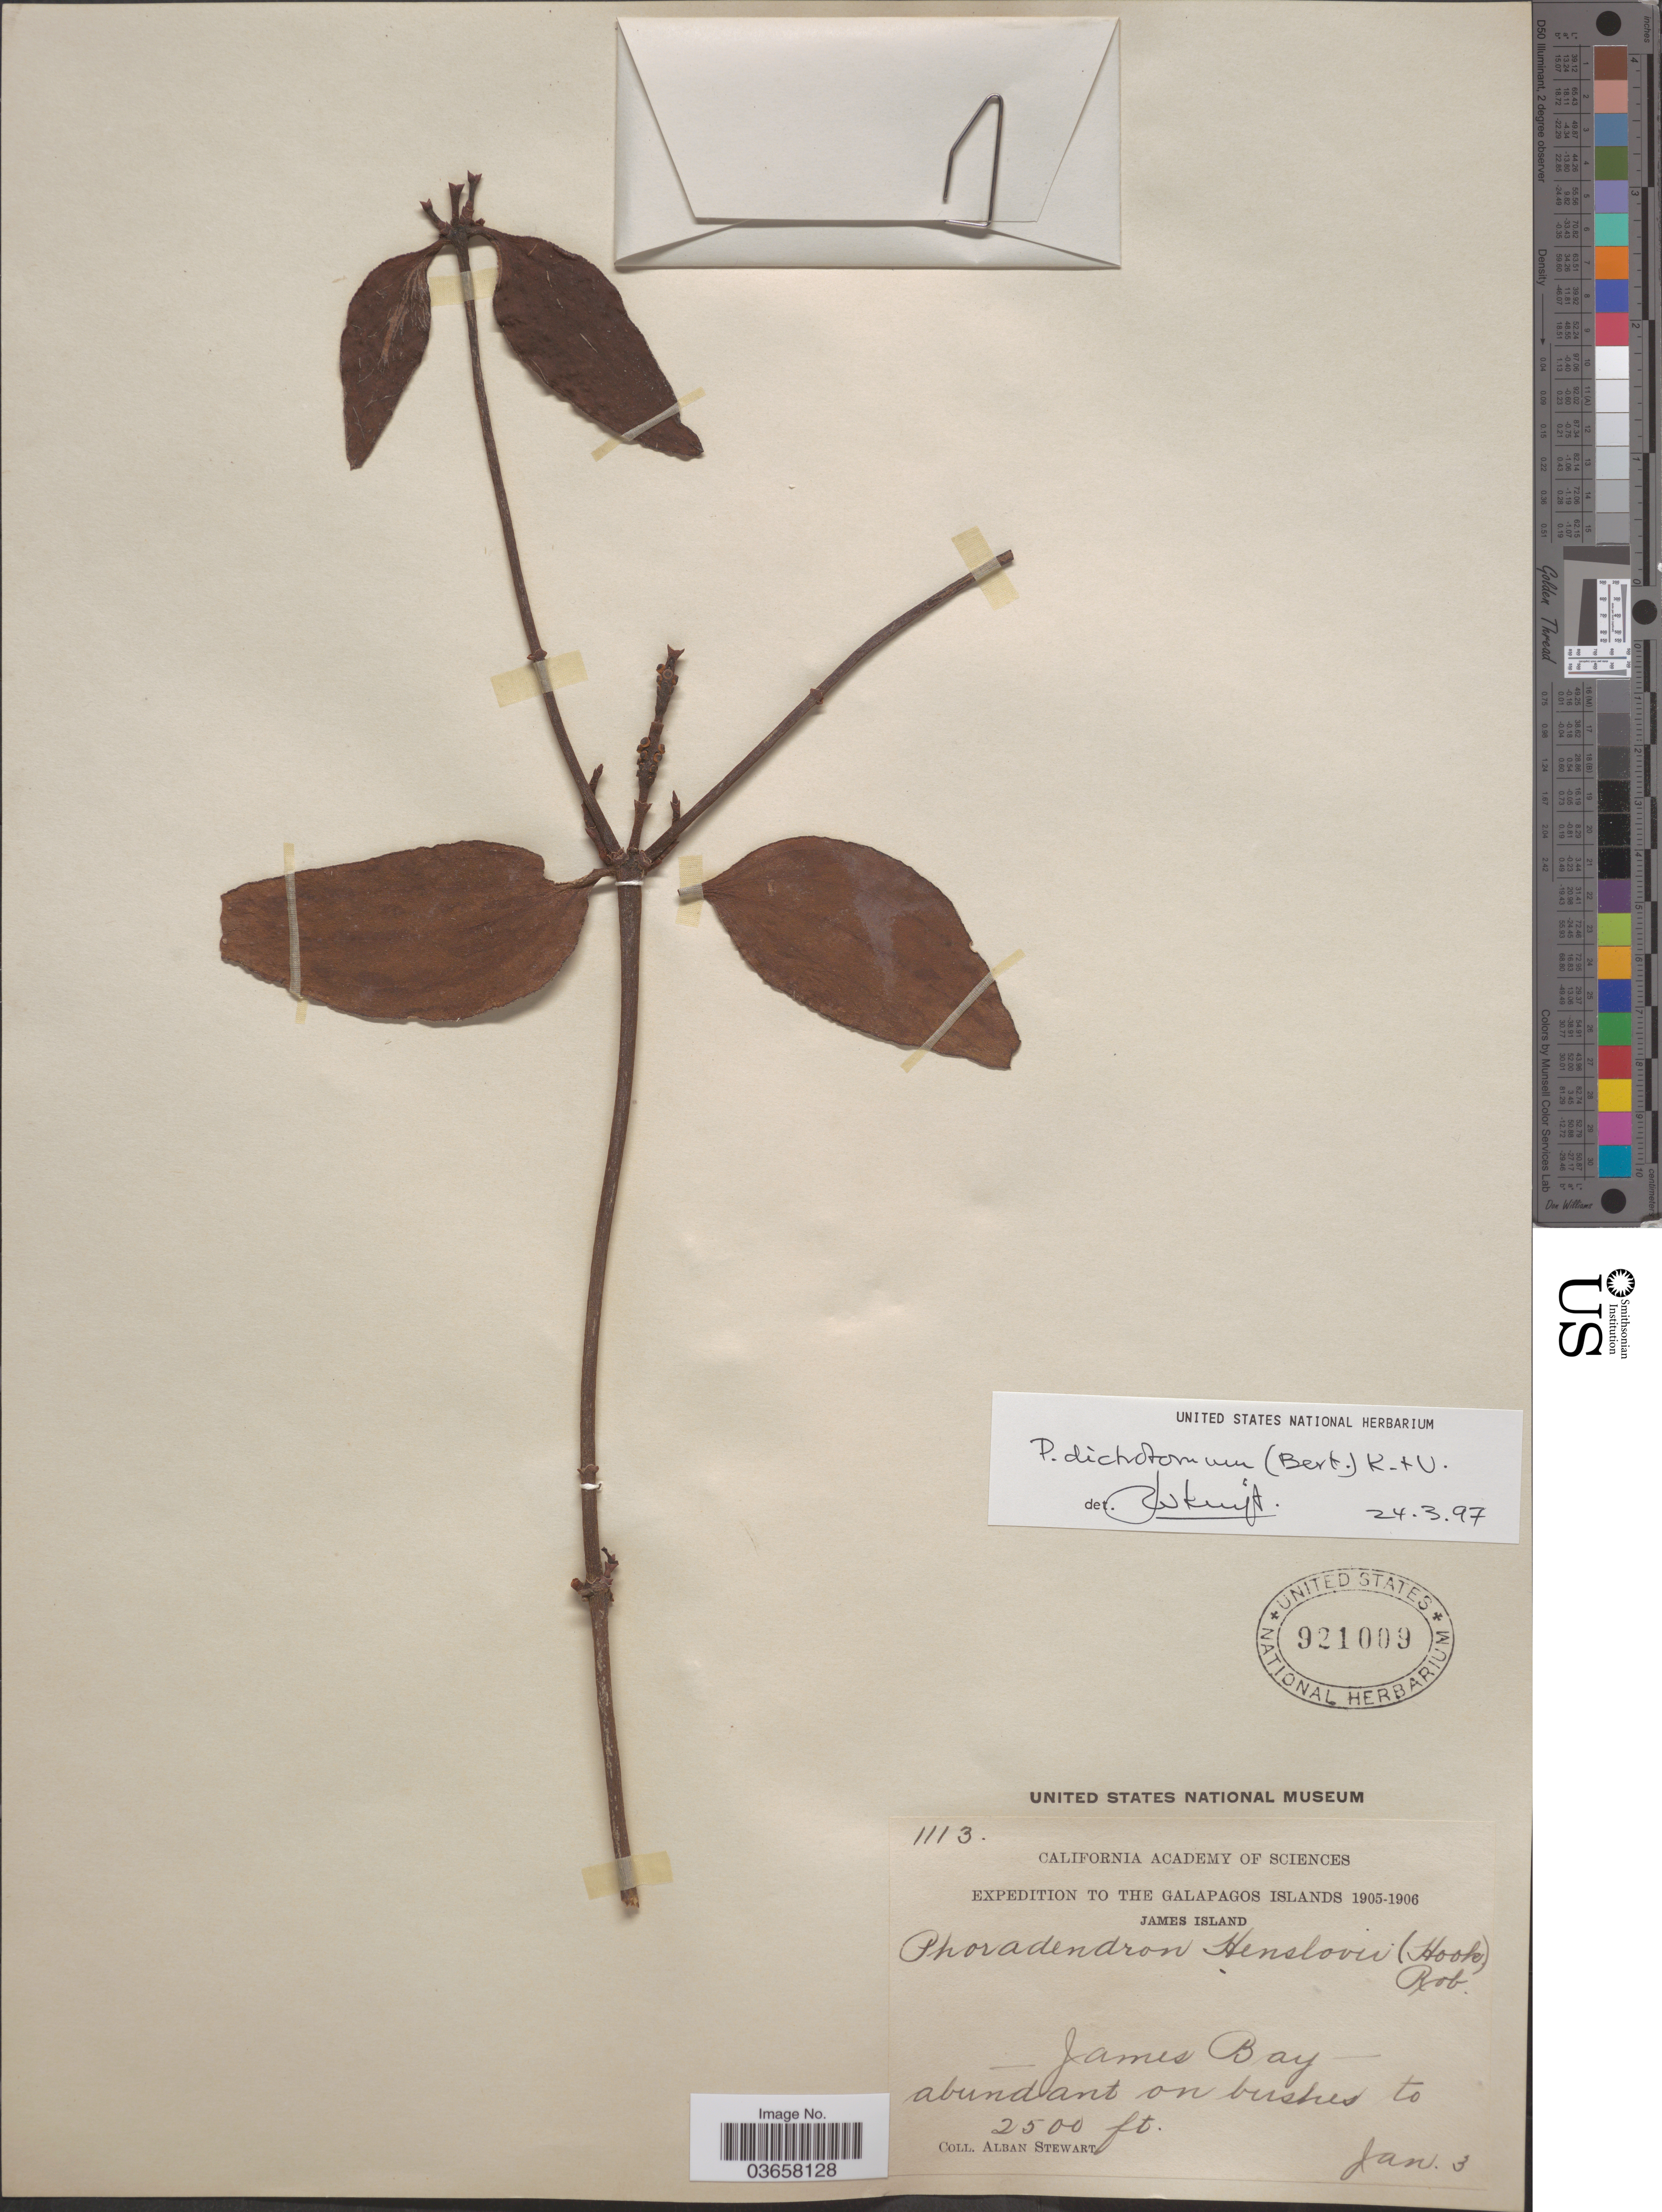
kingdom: Plantae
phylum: Tracheophyta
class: Magnoliopsida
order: Santalales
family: Viscaceae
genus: Phoradendron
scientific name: Phoradendron dichotomum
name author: (D. Don) Ettingsh.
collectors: A. Stewart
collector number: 1113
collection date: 1905-01-03/1906-01-03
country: Ecuador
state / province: Colón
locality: The Galapagos Islands. James Island. James Bay.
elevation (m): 762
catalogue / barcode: US 921009